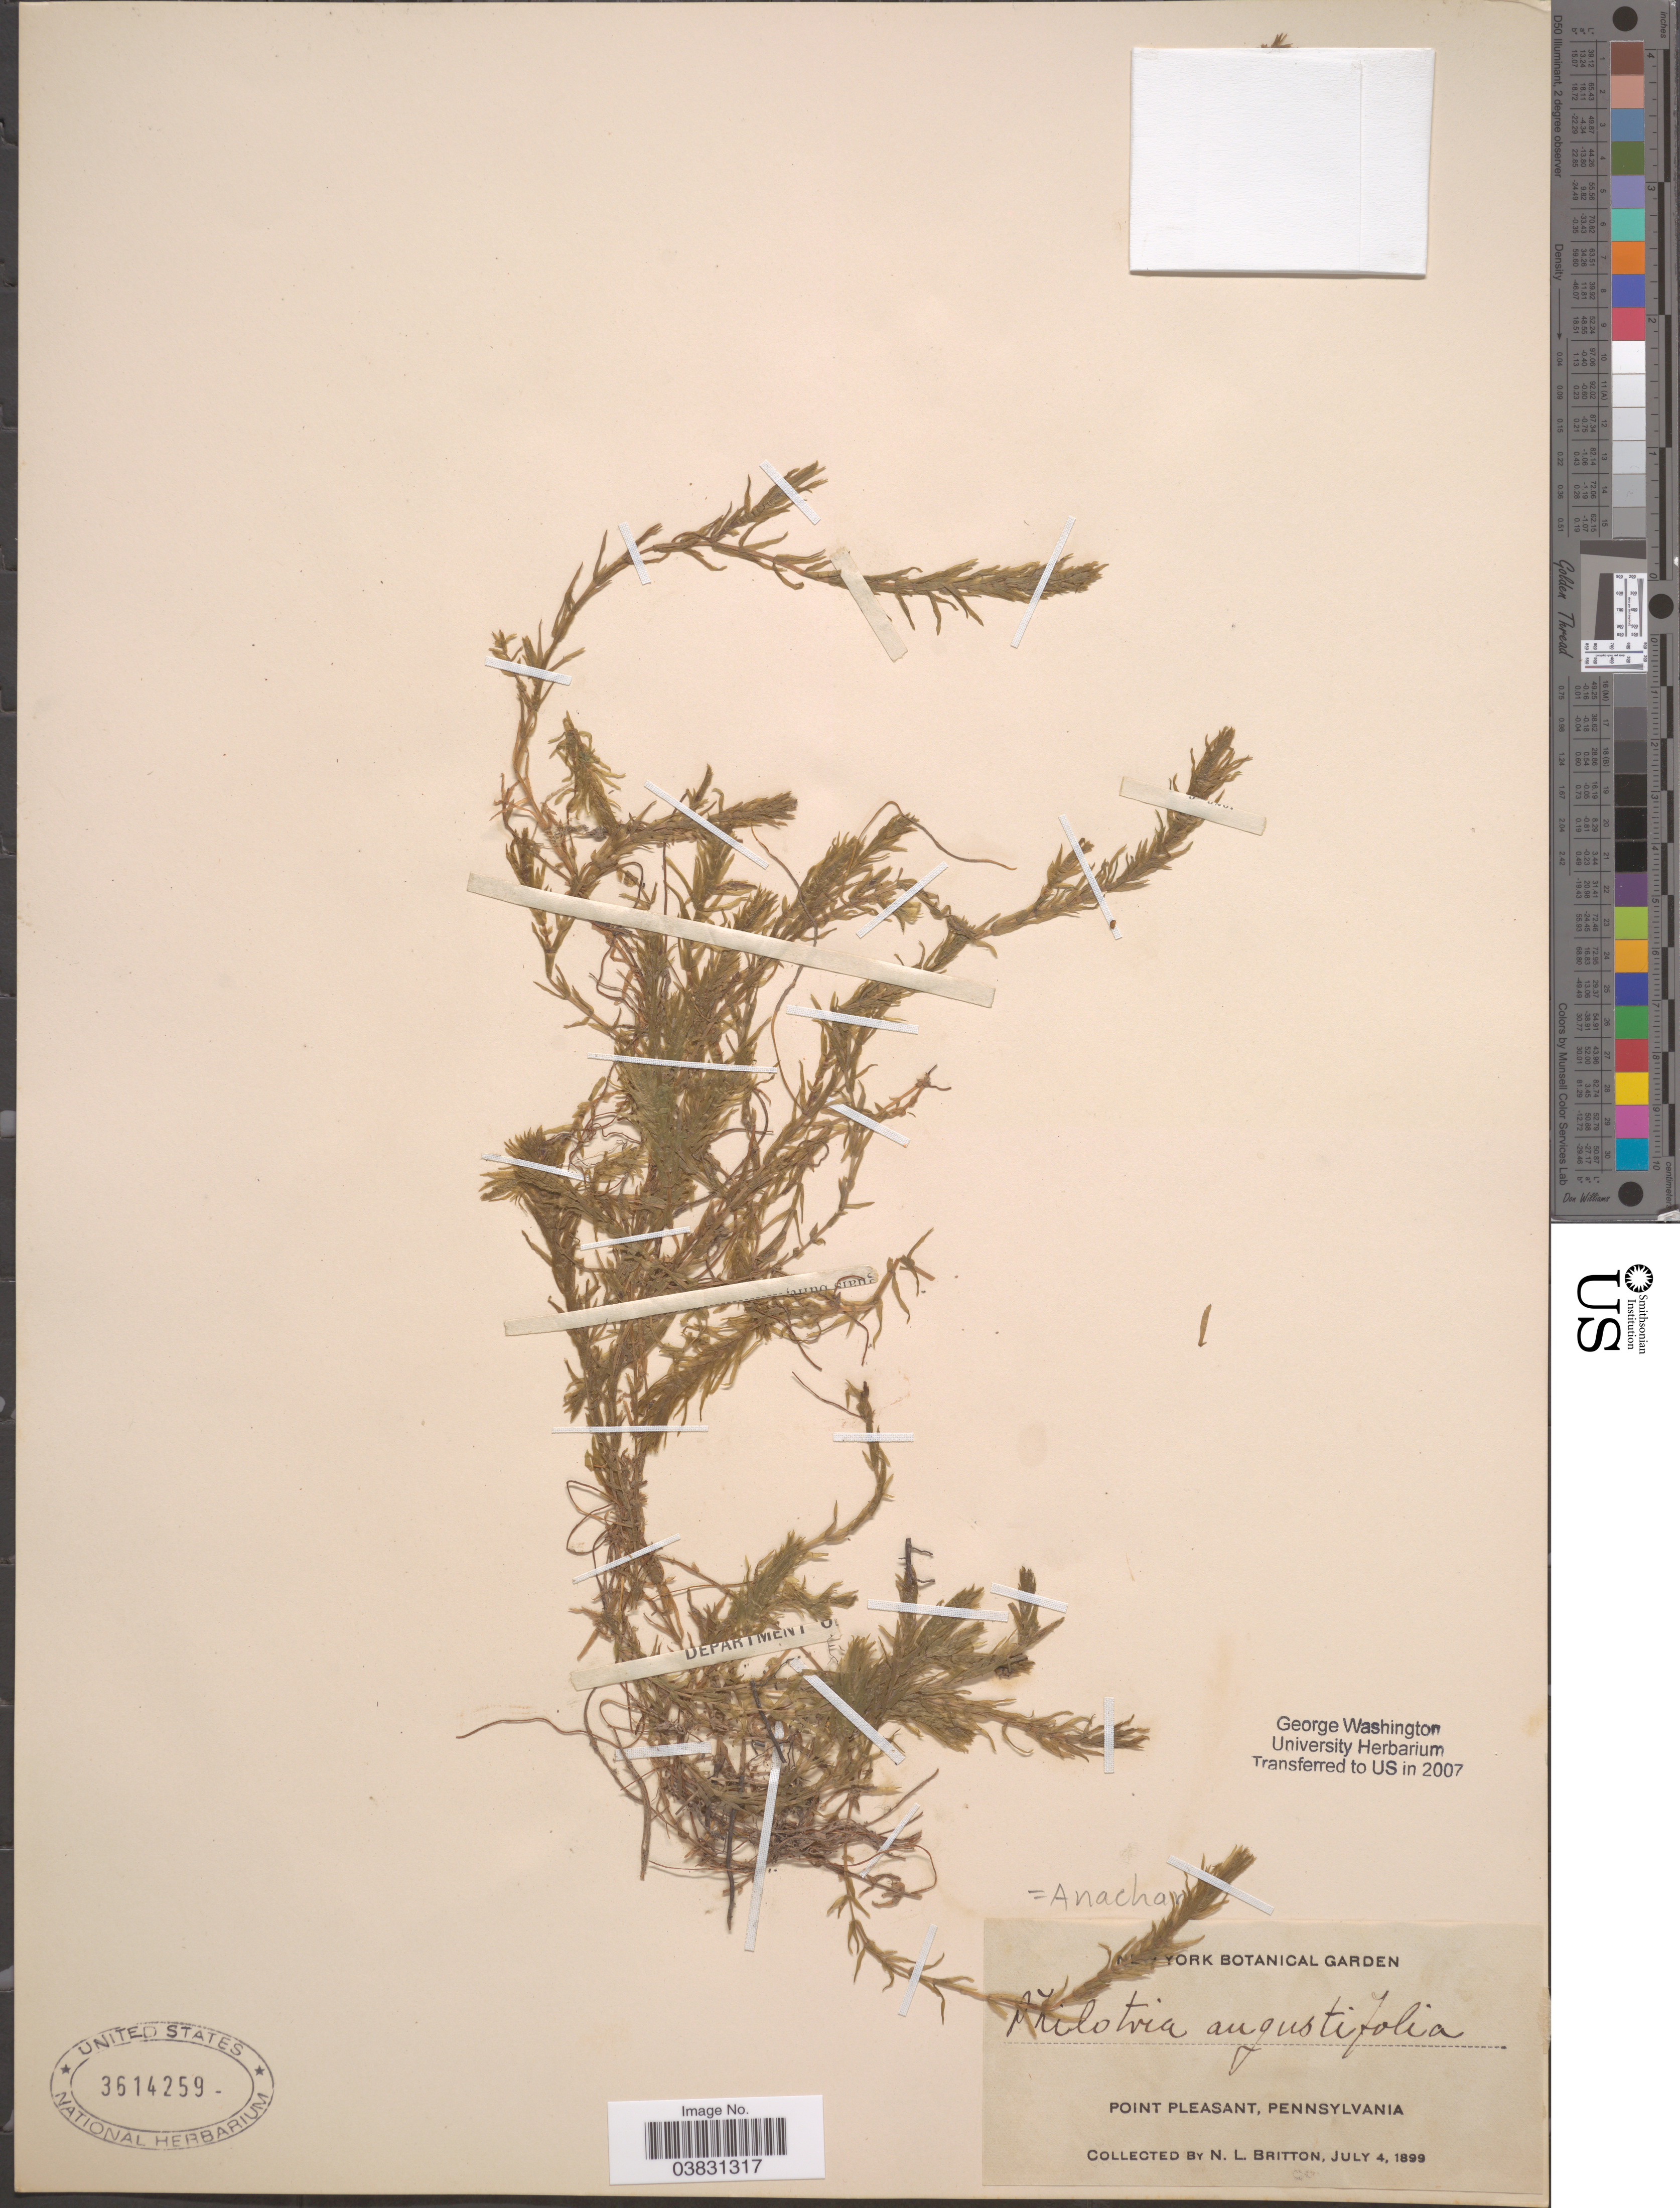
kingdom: Plantae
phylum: Tracheophyta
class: Liliopsida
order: Alismatales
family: Hydrocharitaceae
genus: Elodea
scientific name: Elodea sp.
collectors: N. Britton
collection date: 1899-07-04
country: United States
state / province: Pennsylvania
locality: Point Pleasant.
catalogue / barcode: US 3614259